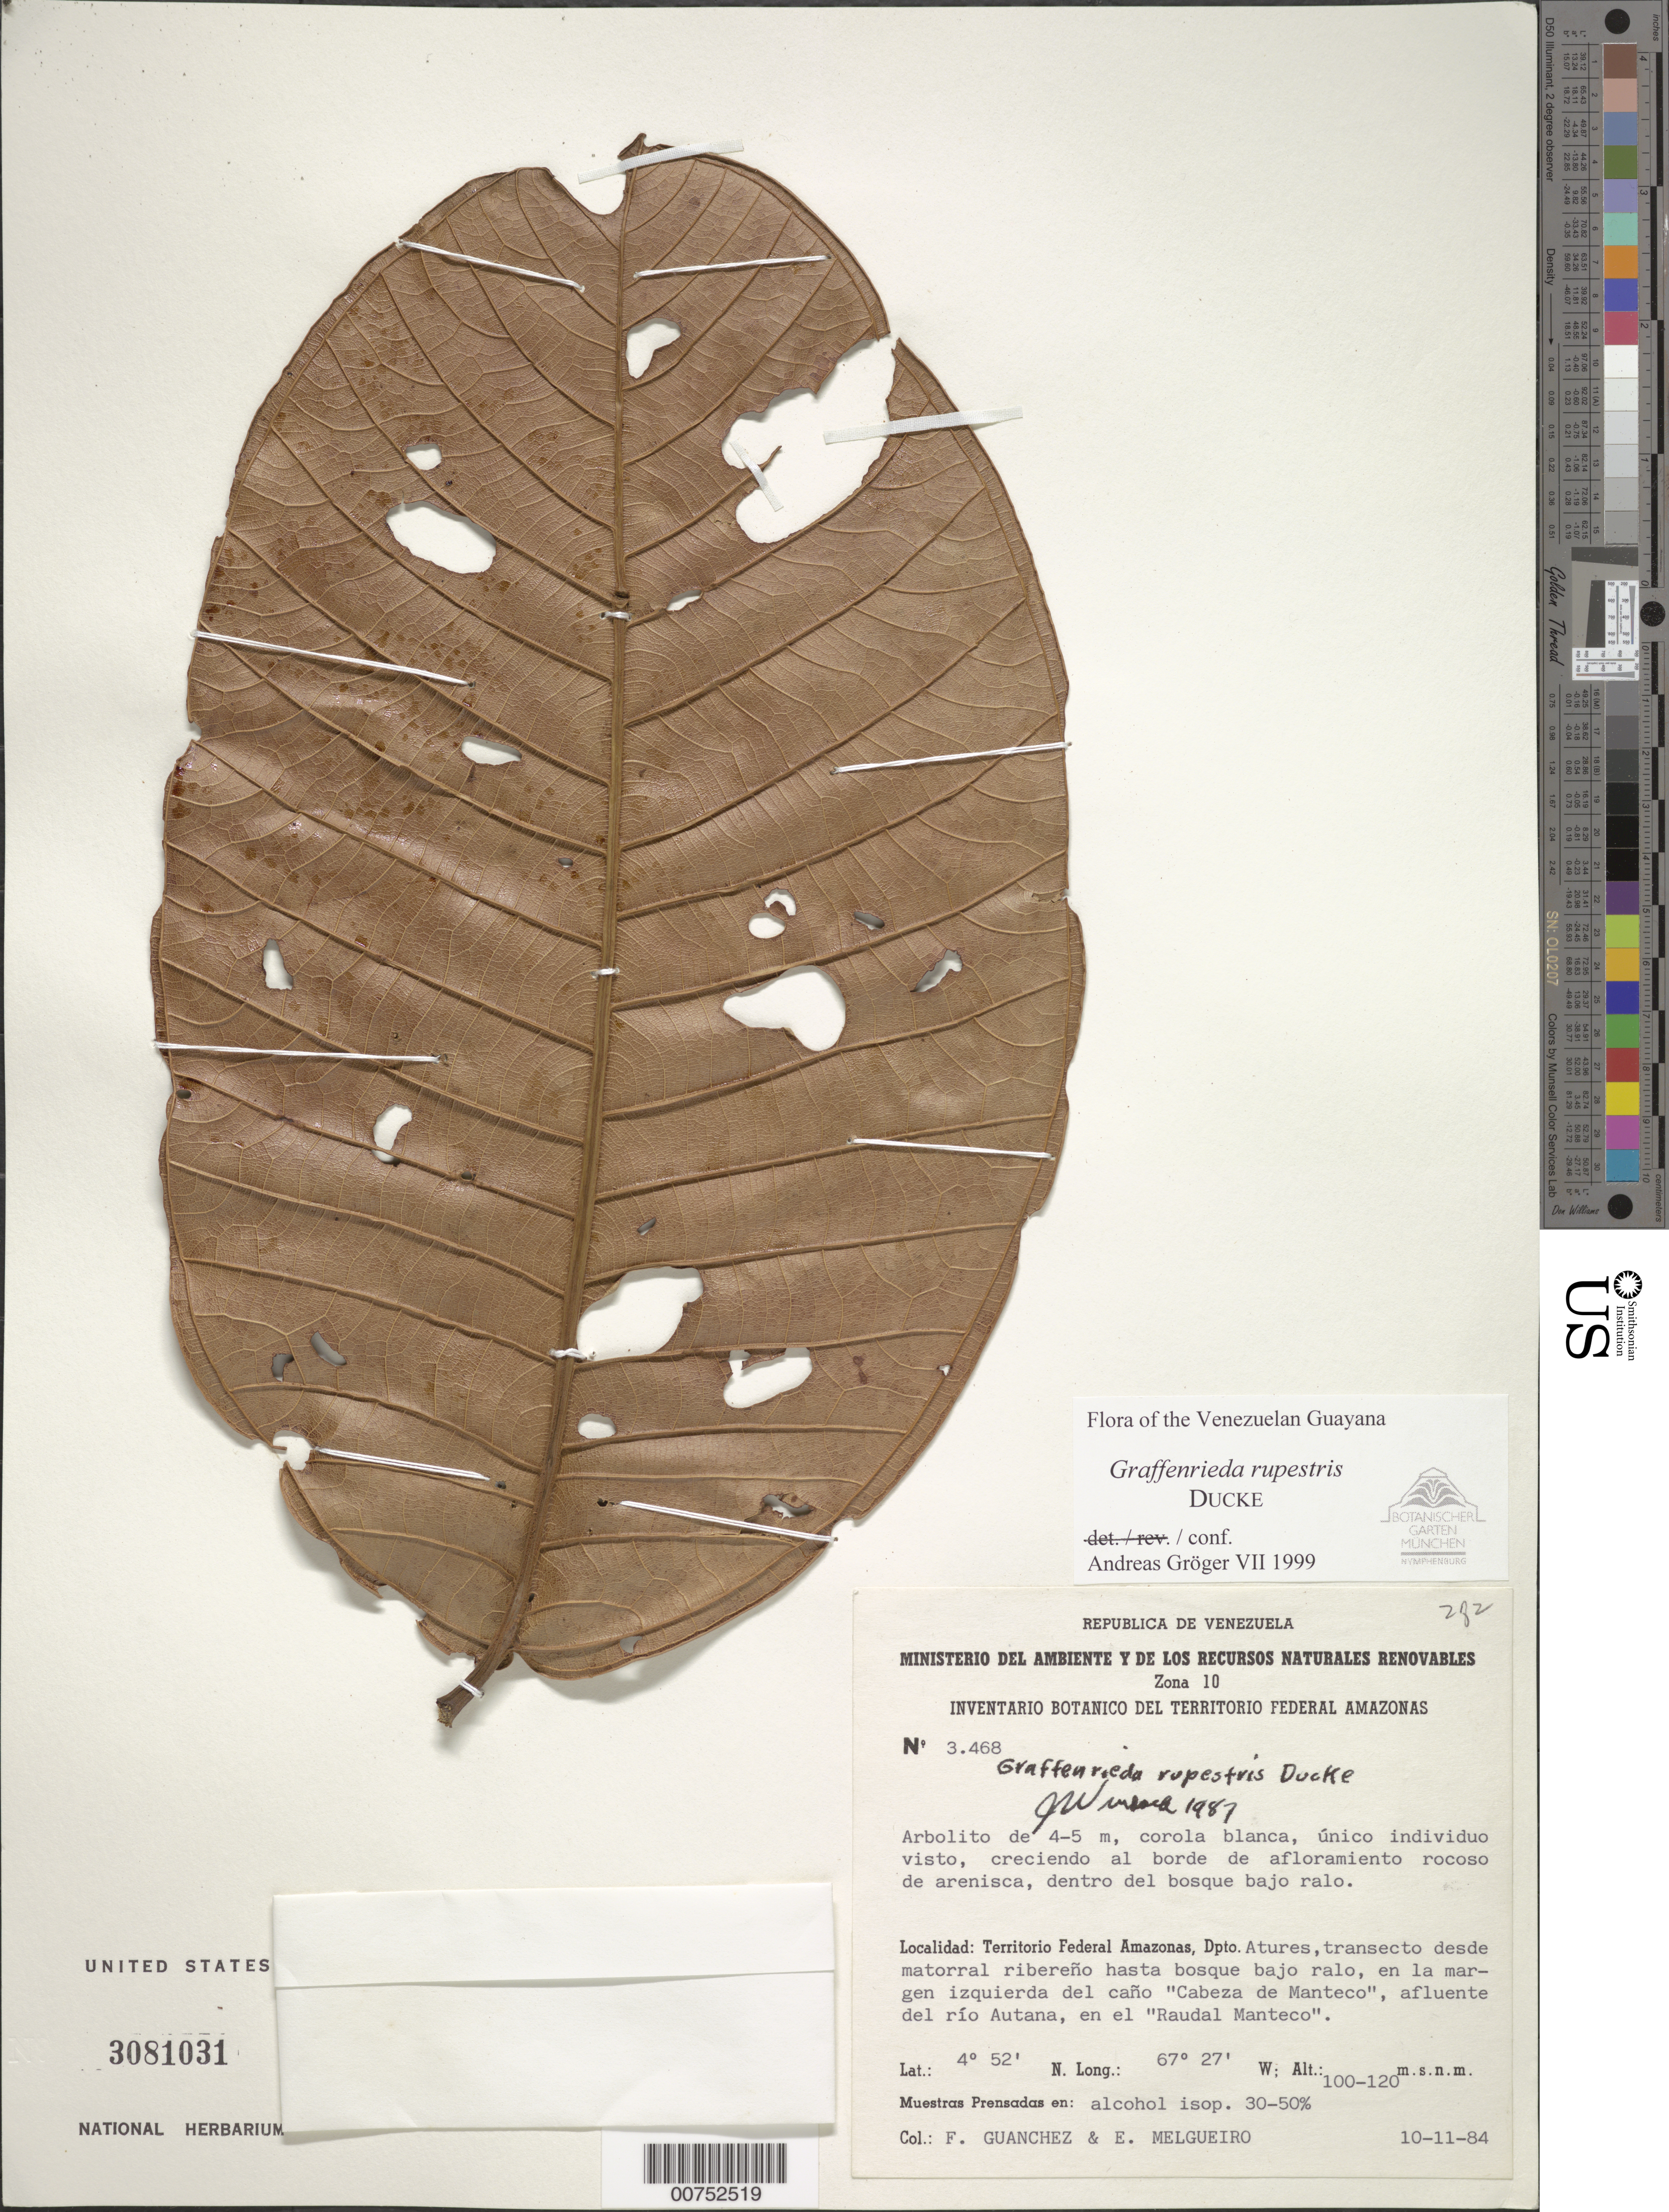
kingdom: Plantae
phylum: Tracheophyta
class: Magnoliopsida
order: Myrtales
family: Melastomataceae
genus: Graffenrieda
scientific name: Graffenrieda rupestris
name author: Ducke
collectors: F. Guánchez & E. Melgueiro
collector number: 3468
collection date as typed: Transcribed d/m/y: 10/11/84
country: Venezuela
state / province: Amazonas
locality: Territorio Federal Amazonas, Dpto. Atures, transecto desde matorral ribereño hasta bosque bajo ralo, en la margen izquierda del caño "Cabeza de Manteco", afluente del río Autana, en el "Raudal Manteco".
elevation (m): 100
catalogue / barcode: US 3081031